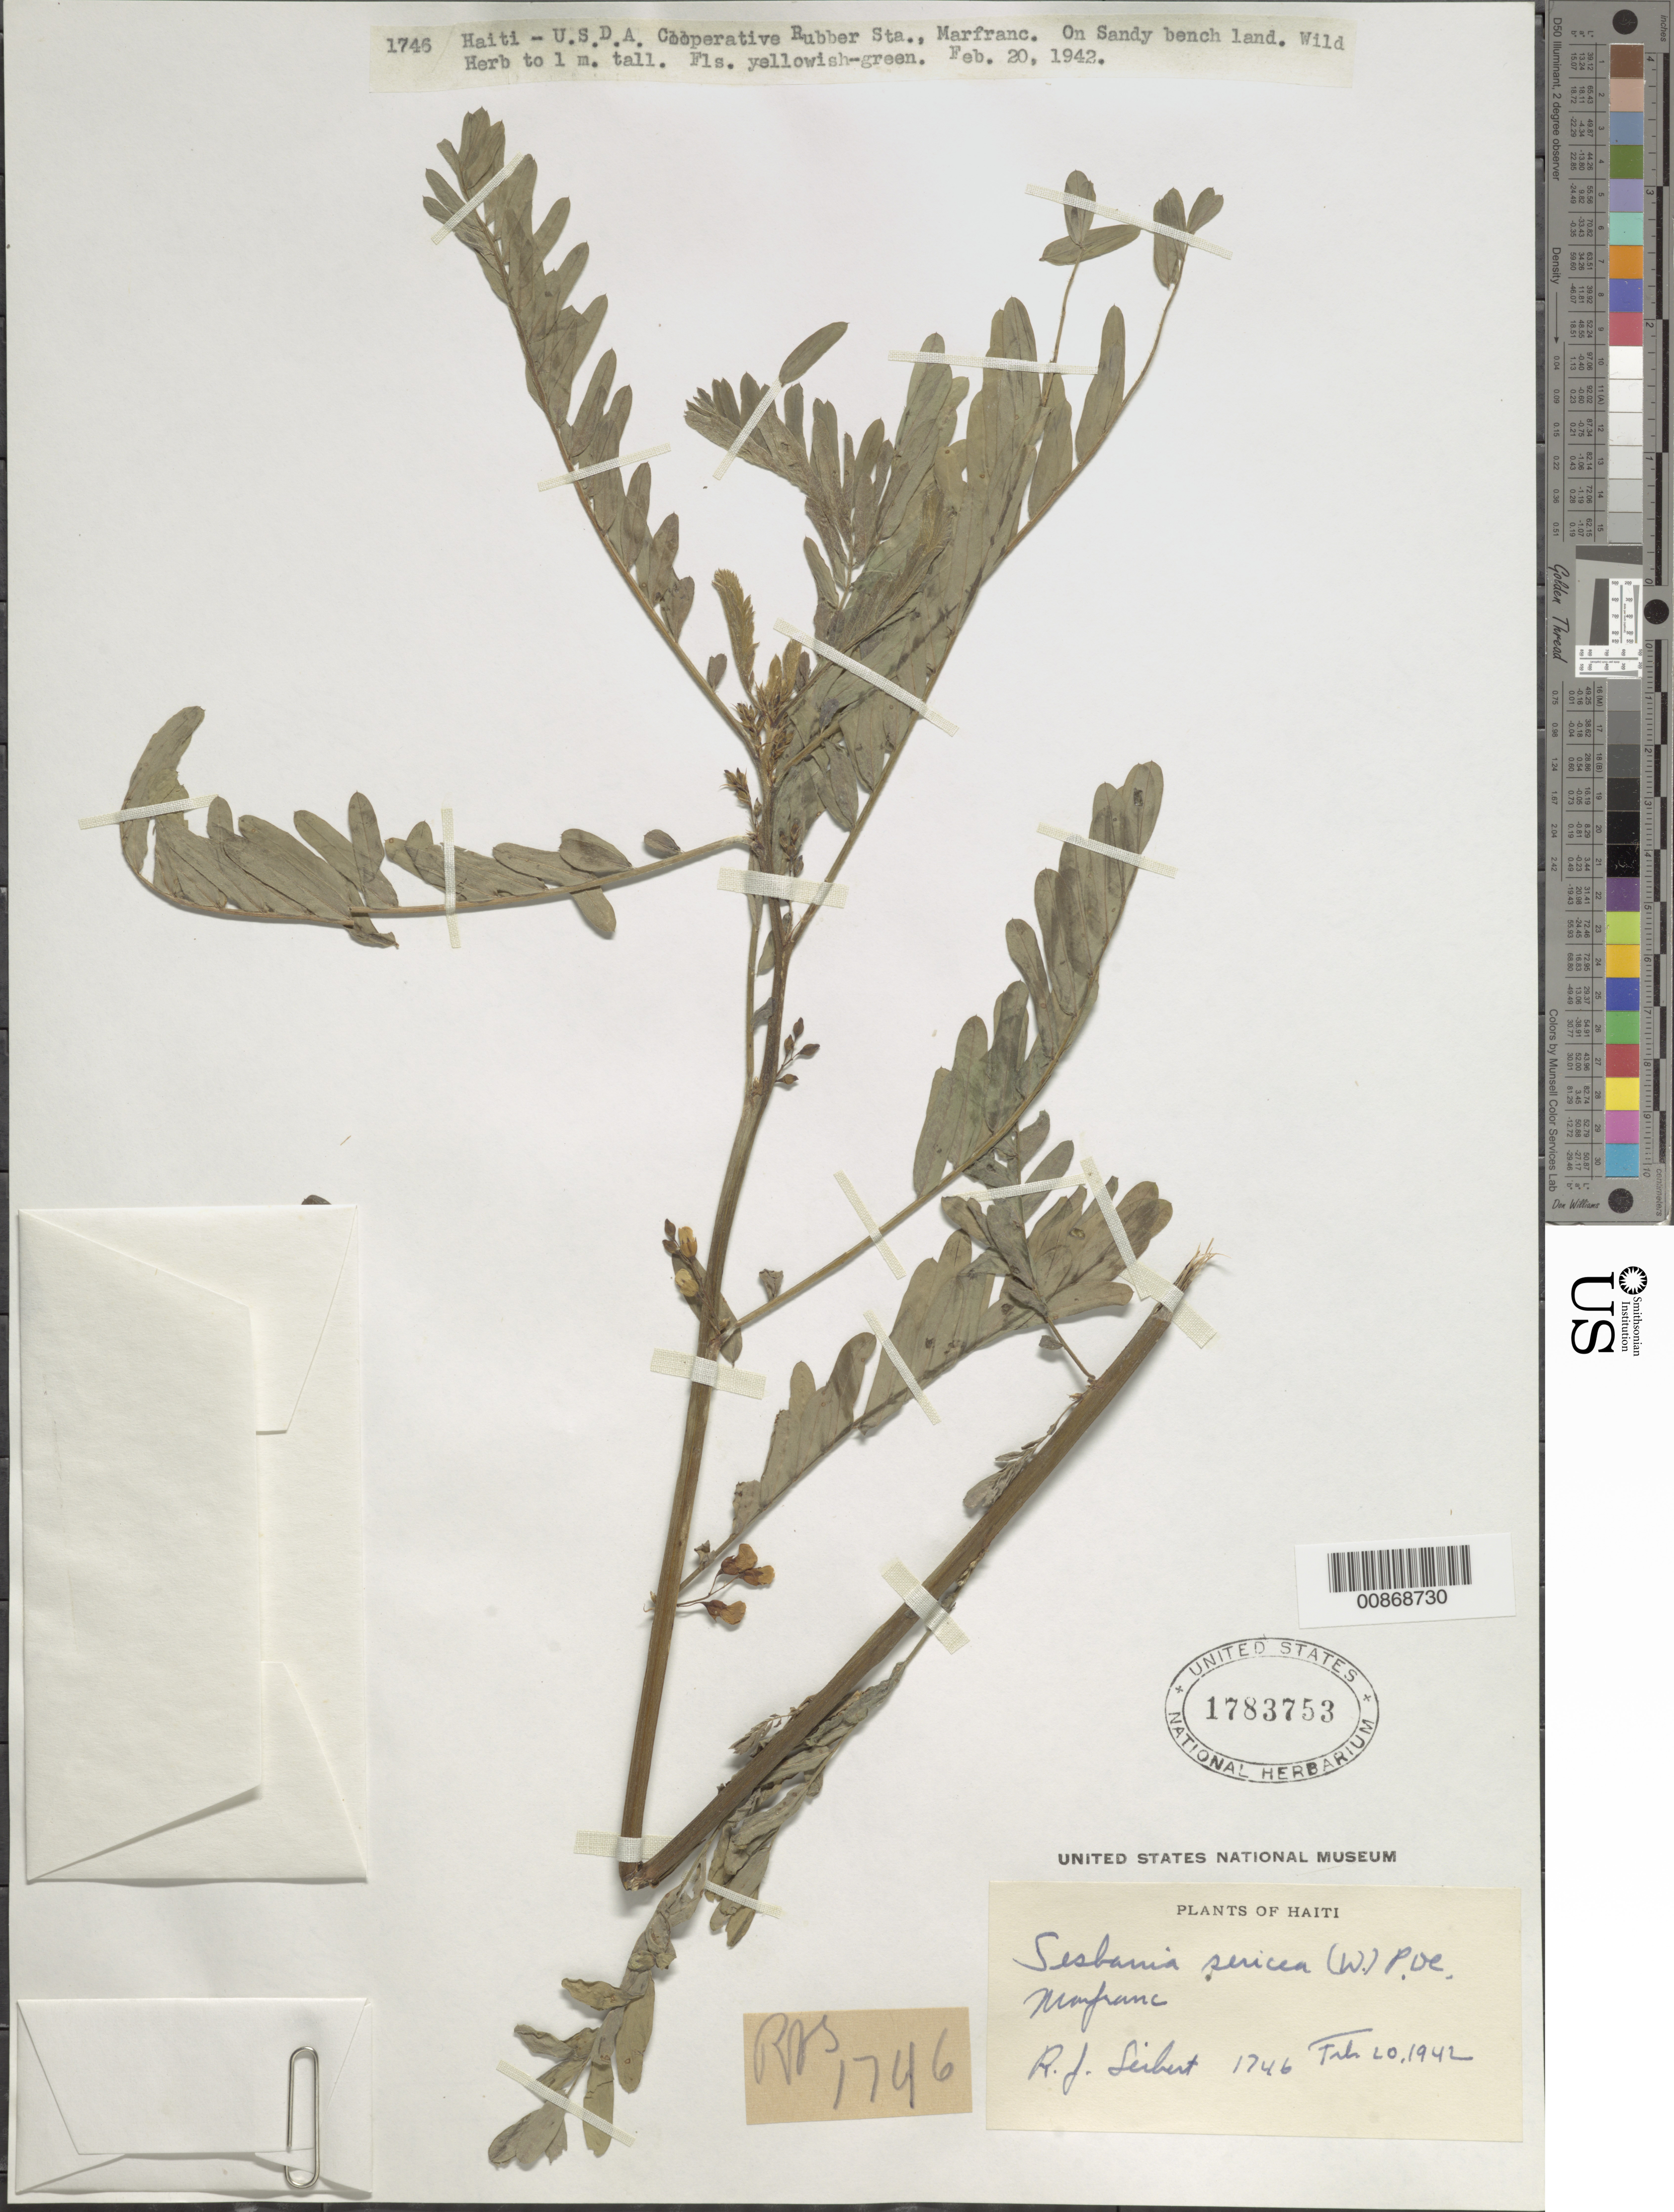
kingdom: Plantae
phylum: Tracheophyta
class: Magnoliopsida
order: Fabales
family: Fabaceae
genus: Sesbania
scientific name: Sesbania sericea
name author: (Willd.) Link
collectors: R. J. Seibert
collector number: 1746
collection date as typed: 20 Feb 1942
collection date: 1942-02-20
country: Haiti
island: Hispaniola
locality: U.S.D.A. Cooperative Rubber Sta., Marfranc.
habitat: On sandy bench land.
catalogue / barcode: US 1783753